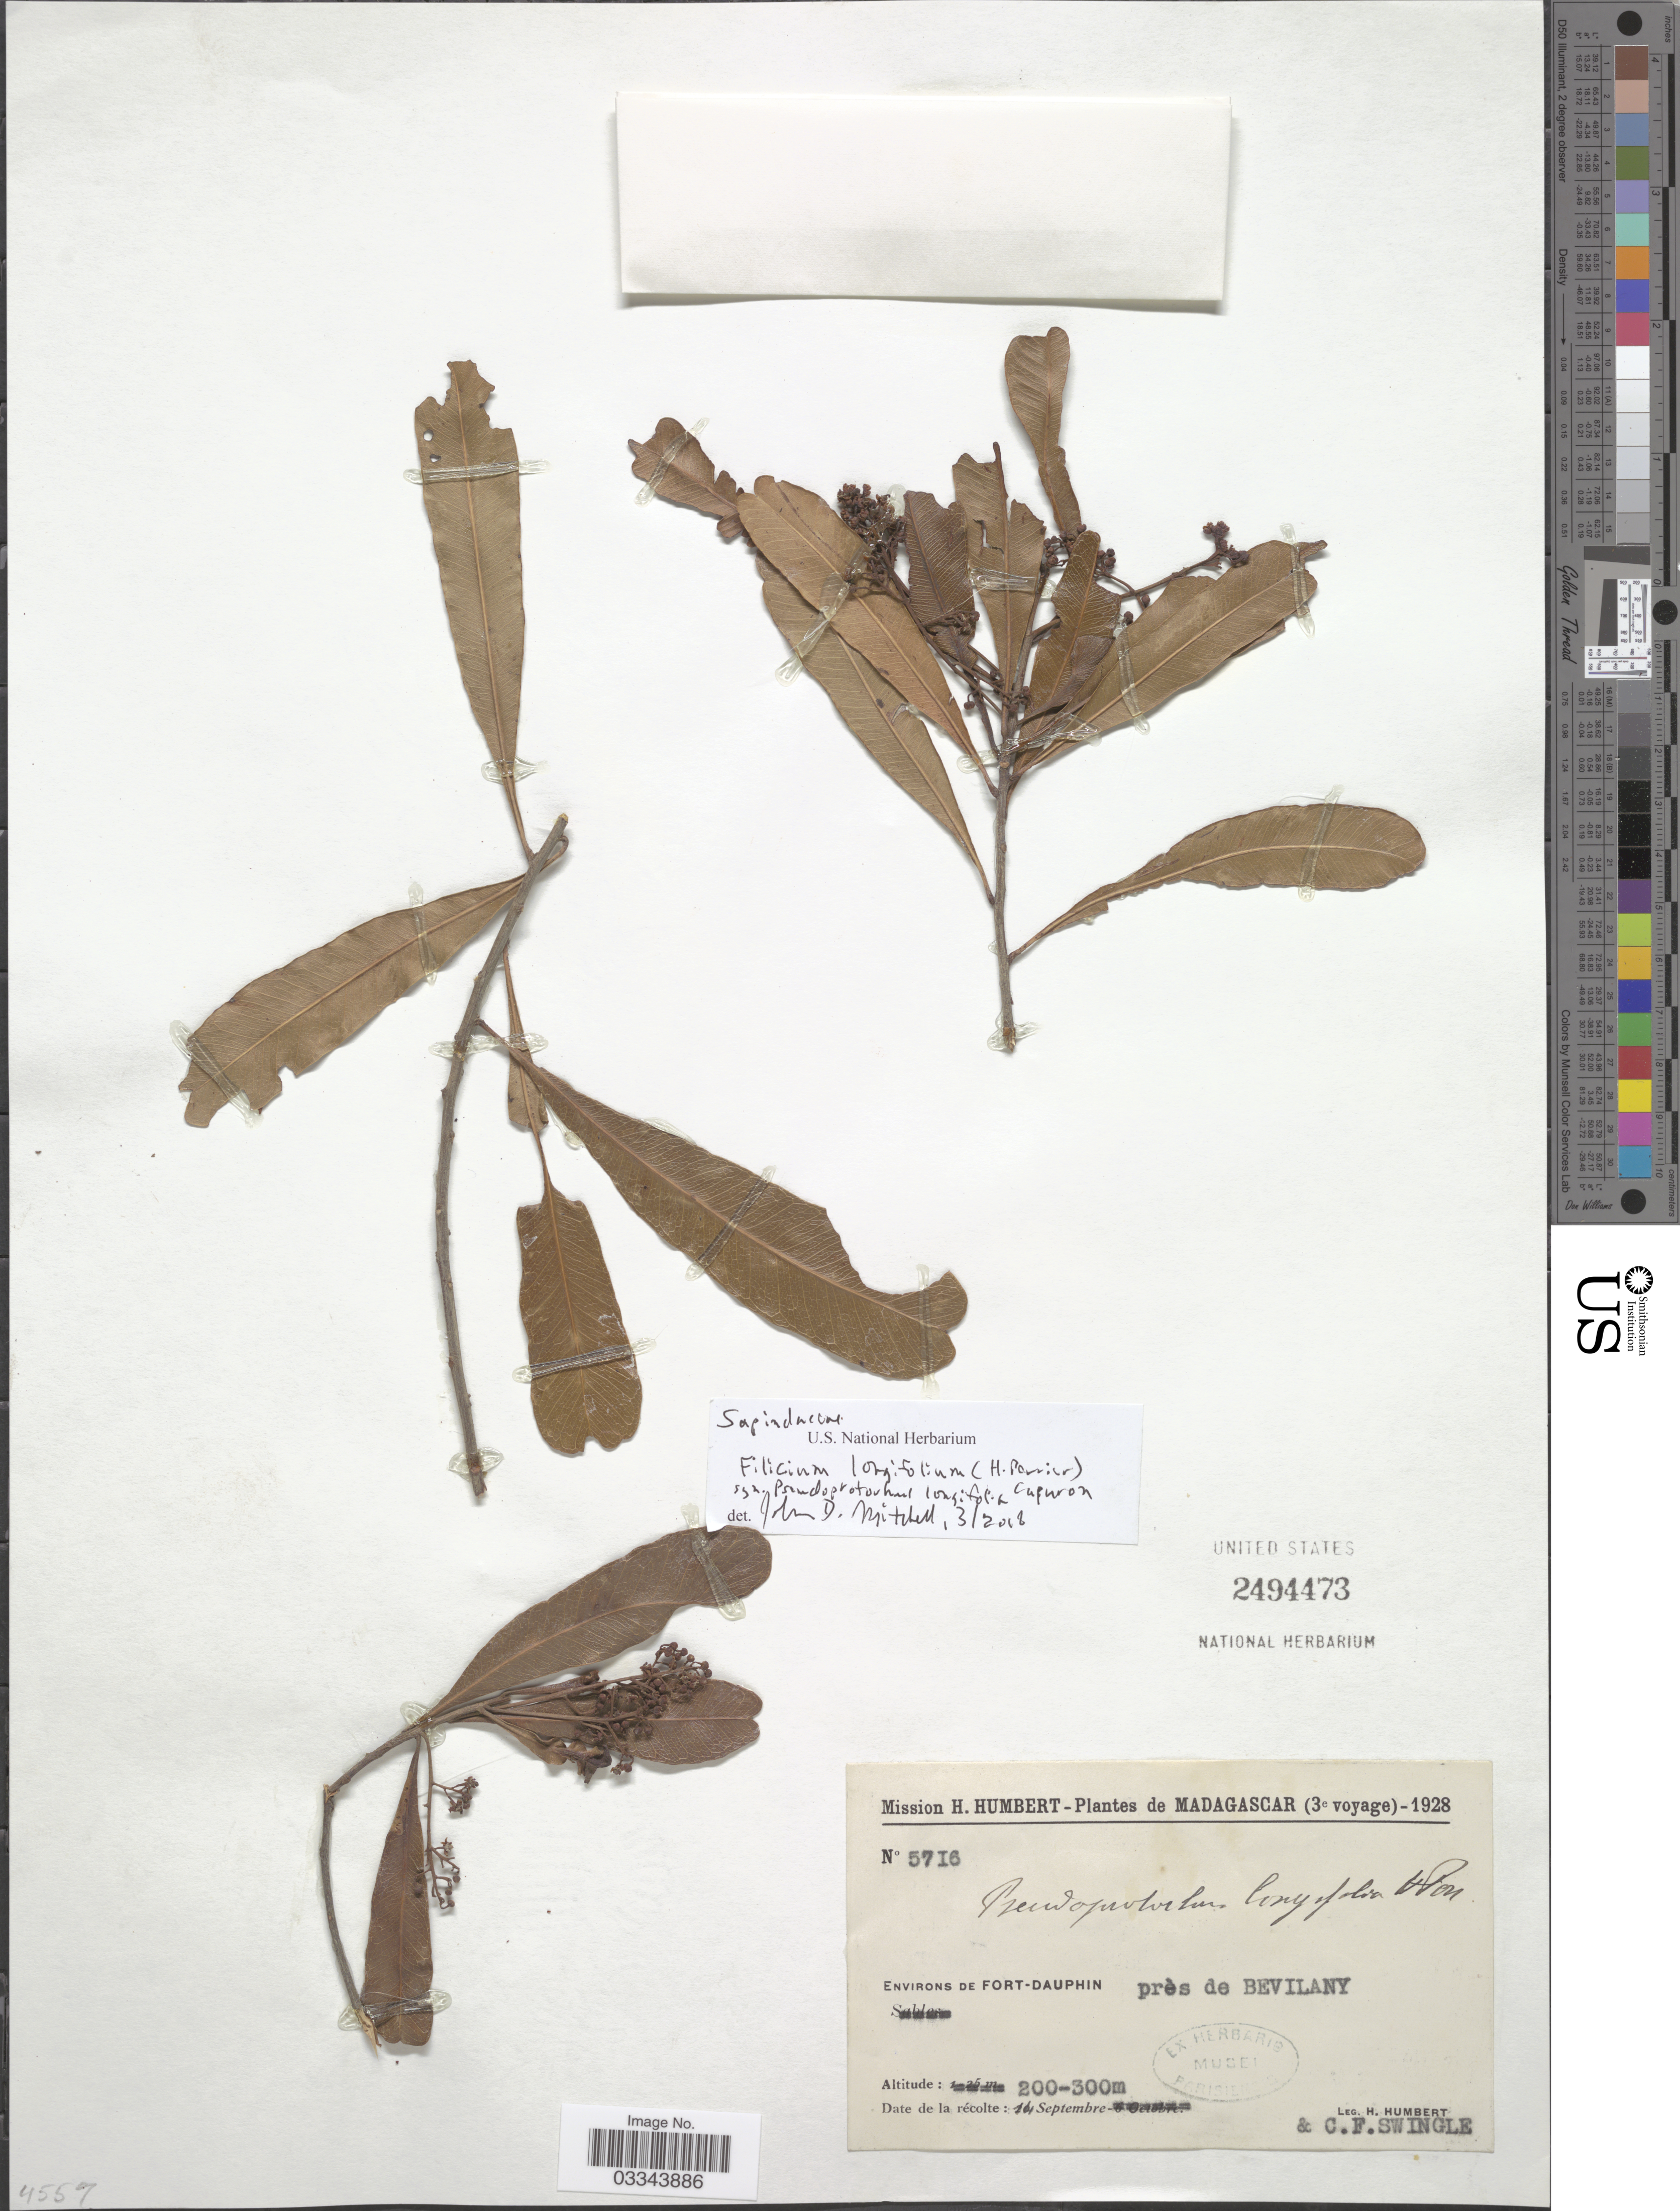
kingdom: Plantae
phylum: Tracheophyta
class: Magnoliopsida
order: Sapindales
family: Anacardiaceae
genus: Pseudospondias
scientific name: Pseudospondias longifolia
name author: Engl.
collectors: H. Humbert & C. Swingle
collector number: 5716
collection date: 1928-08-14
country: Madagascar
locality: Environs de Fort-Dauphin, près de Bevilany.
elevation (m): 200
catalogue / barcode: US 2494473